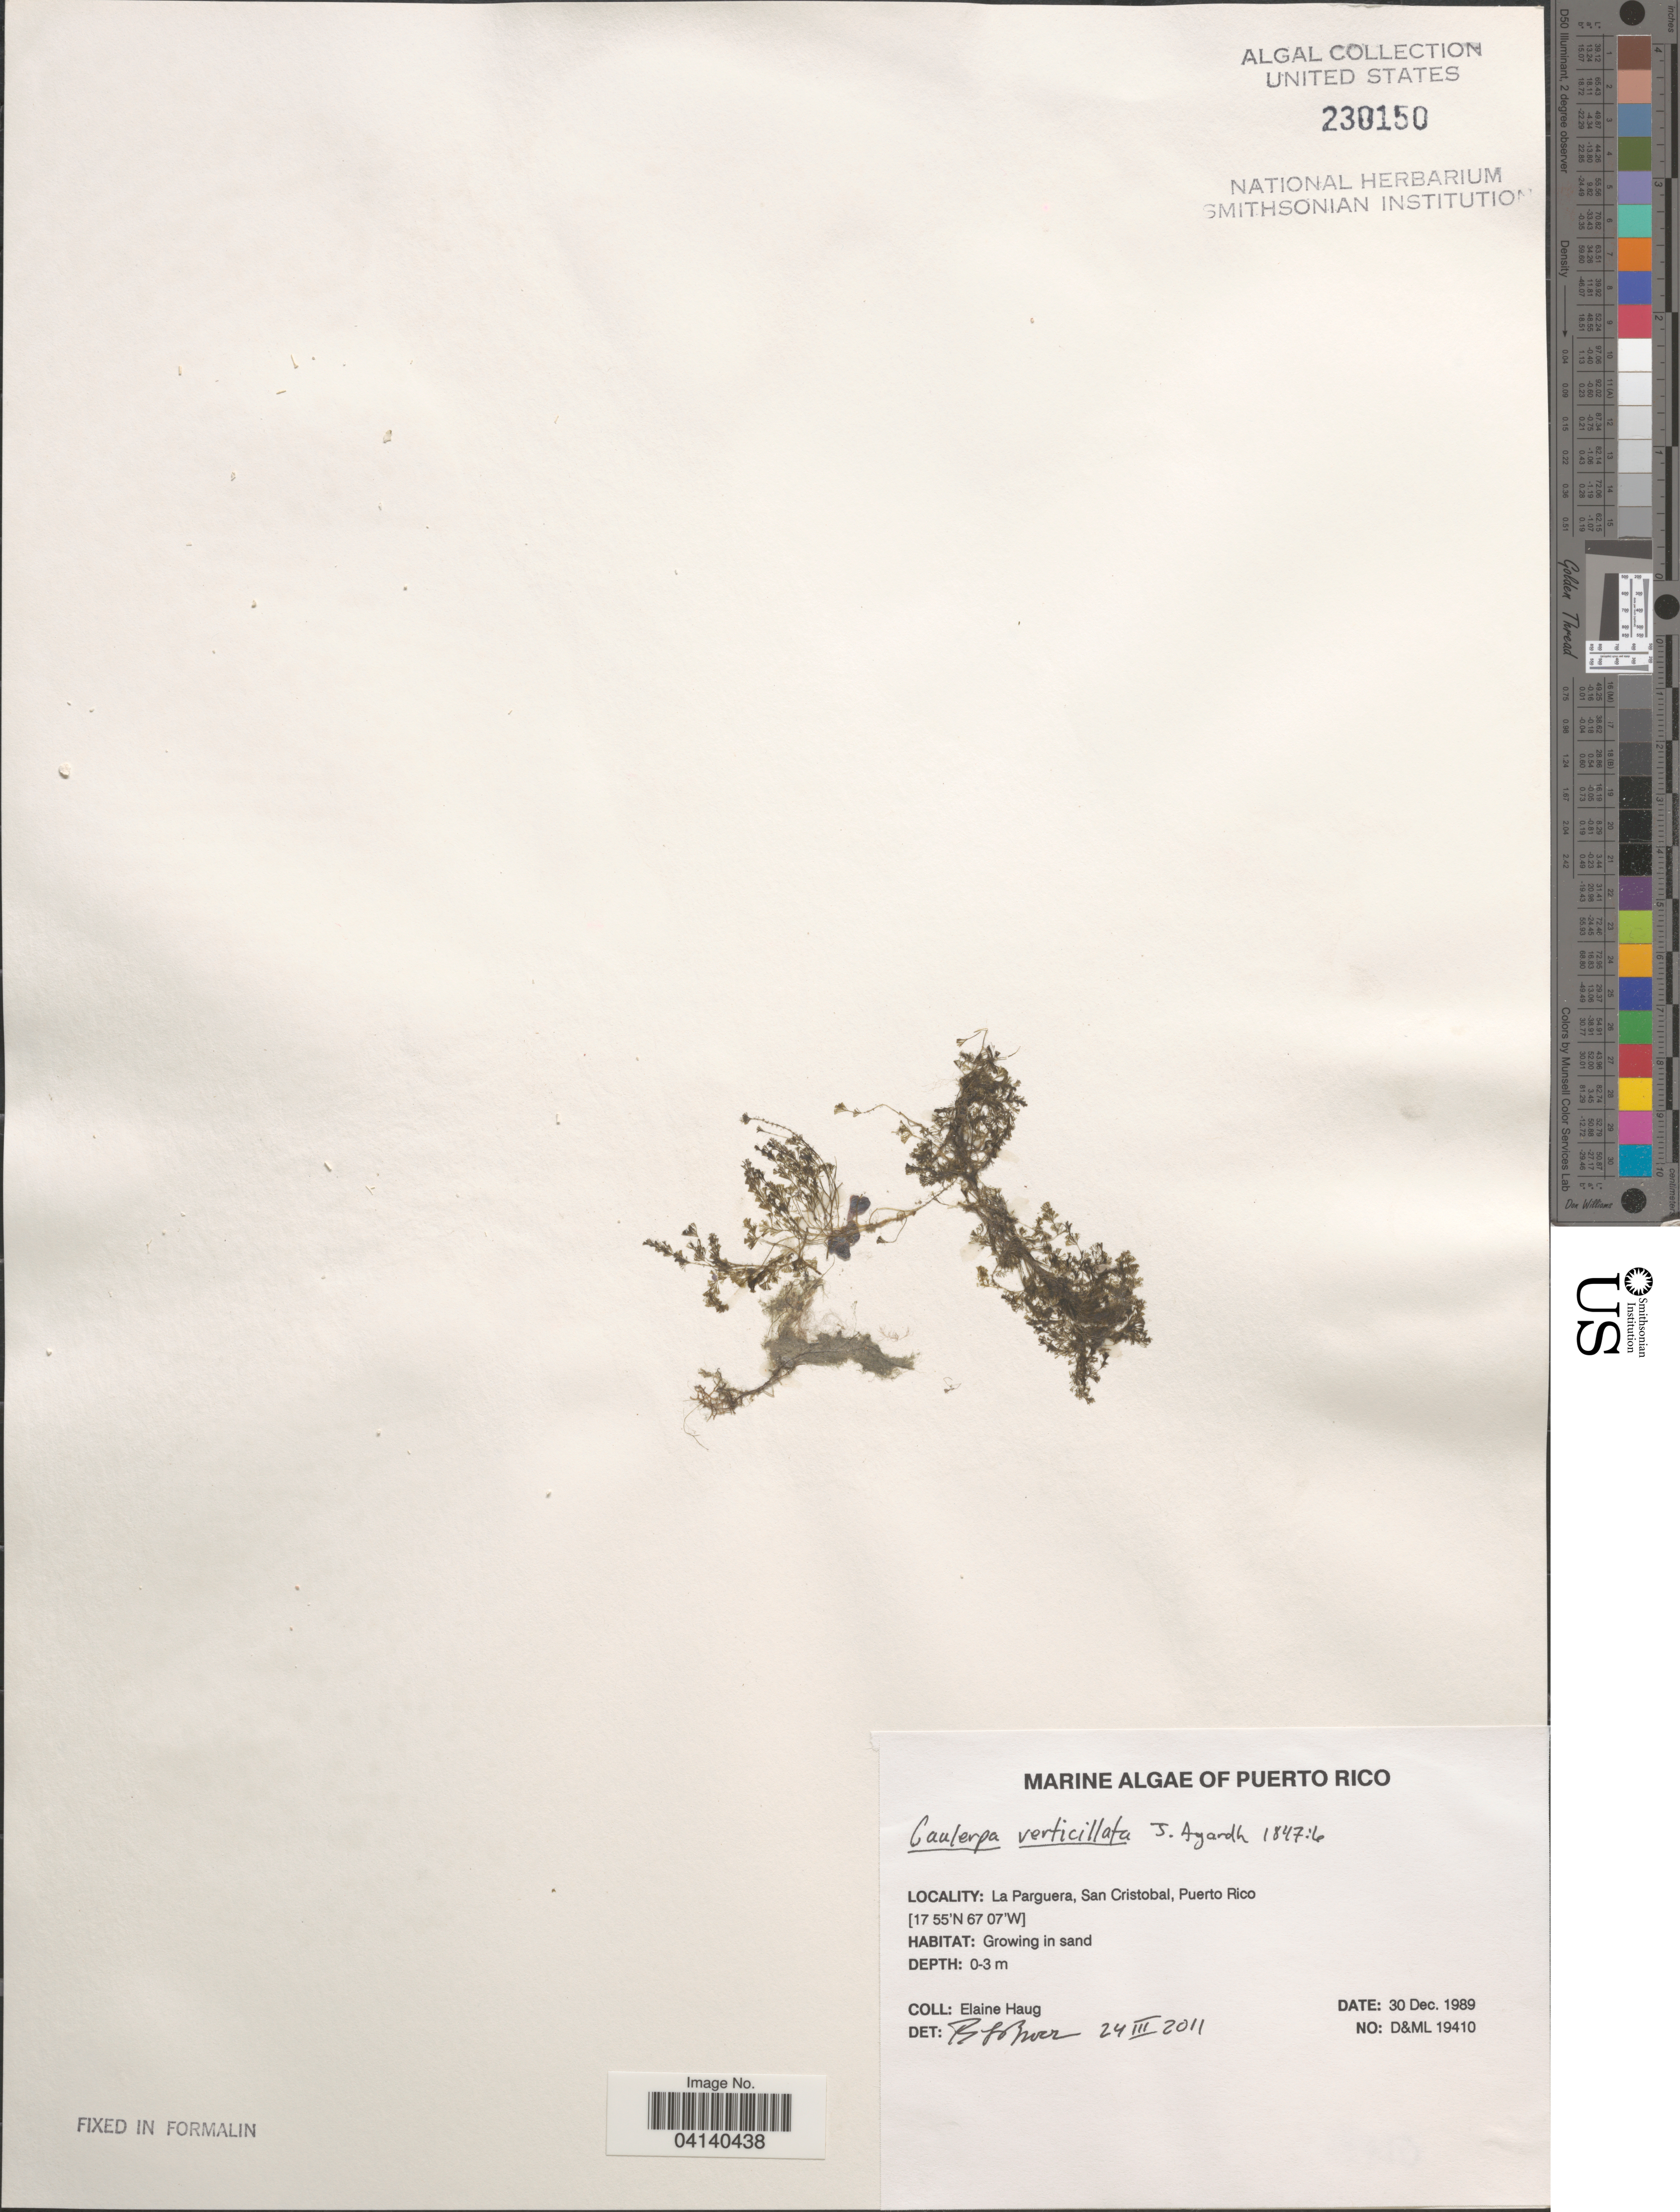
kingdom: Plantae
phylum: Chlorophyta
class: Ulvophyceae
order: Bryopsidales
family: Caulerpaceae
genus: Caulerpa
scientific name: Caulerpa verticillata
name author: J. Agardh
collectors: E. Haug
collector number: D&ML19410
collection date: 1989-12-30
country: Puerto Rico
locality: La Parguera, San Cristobal.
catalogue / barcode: US 230150